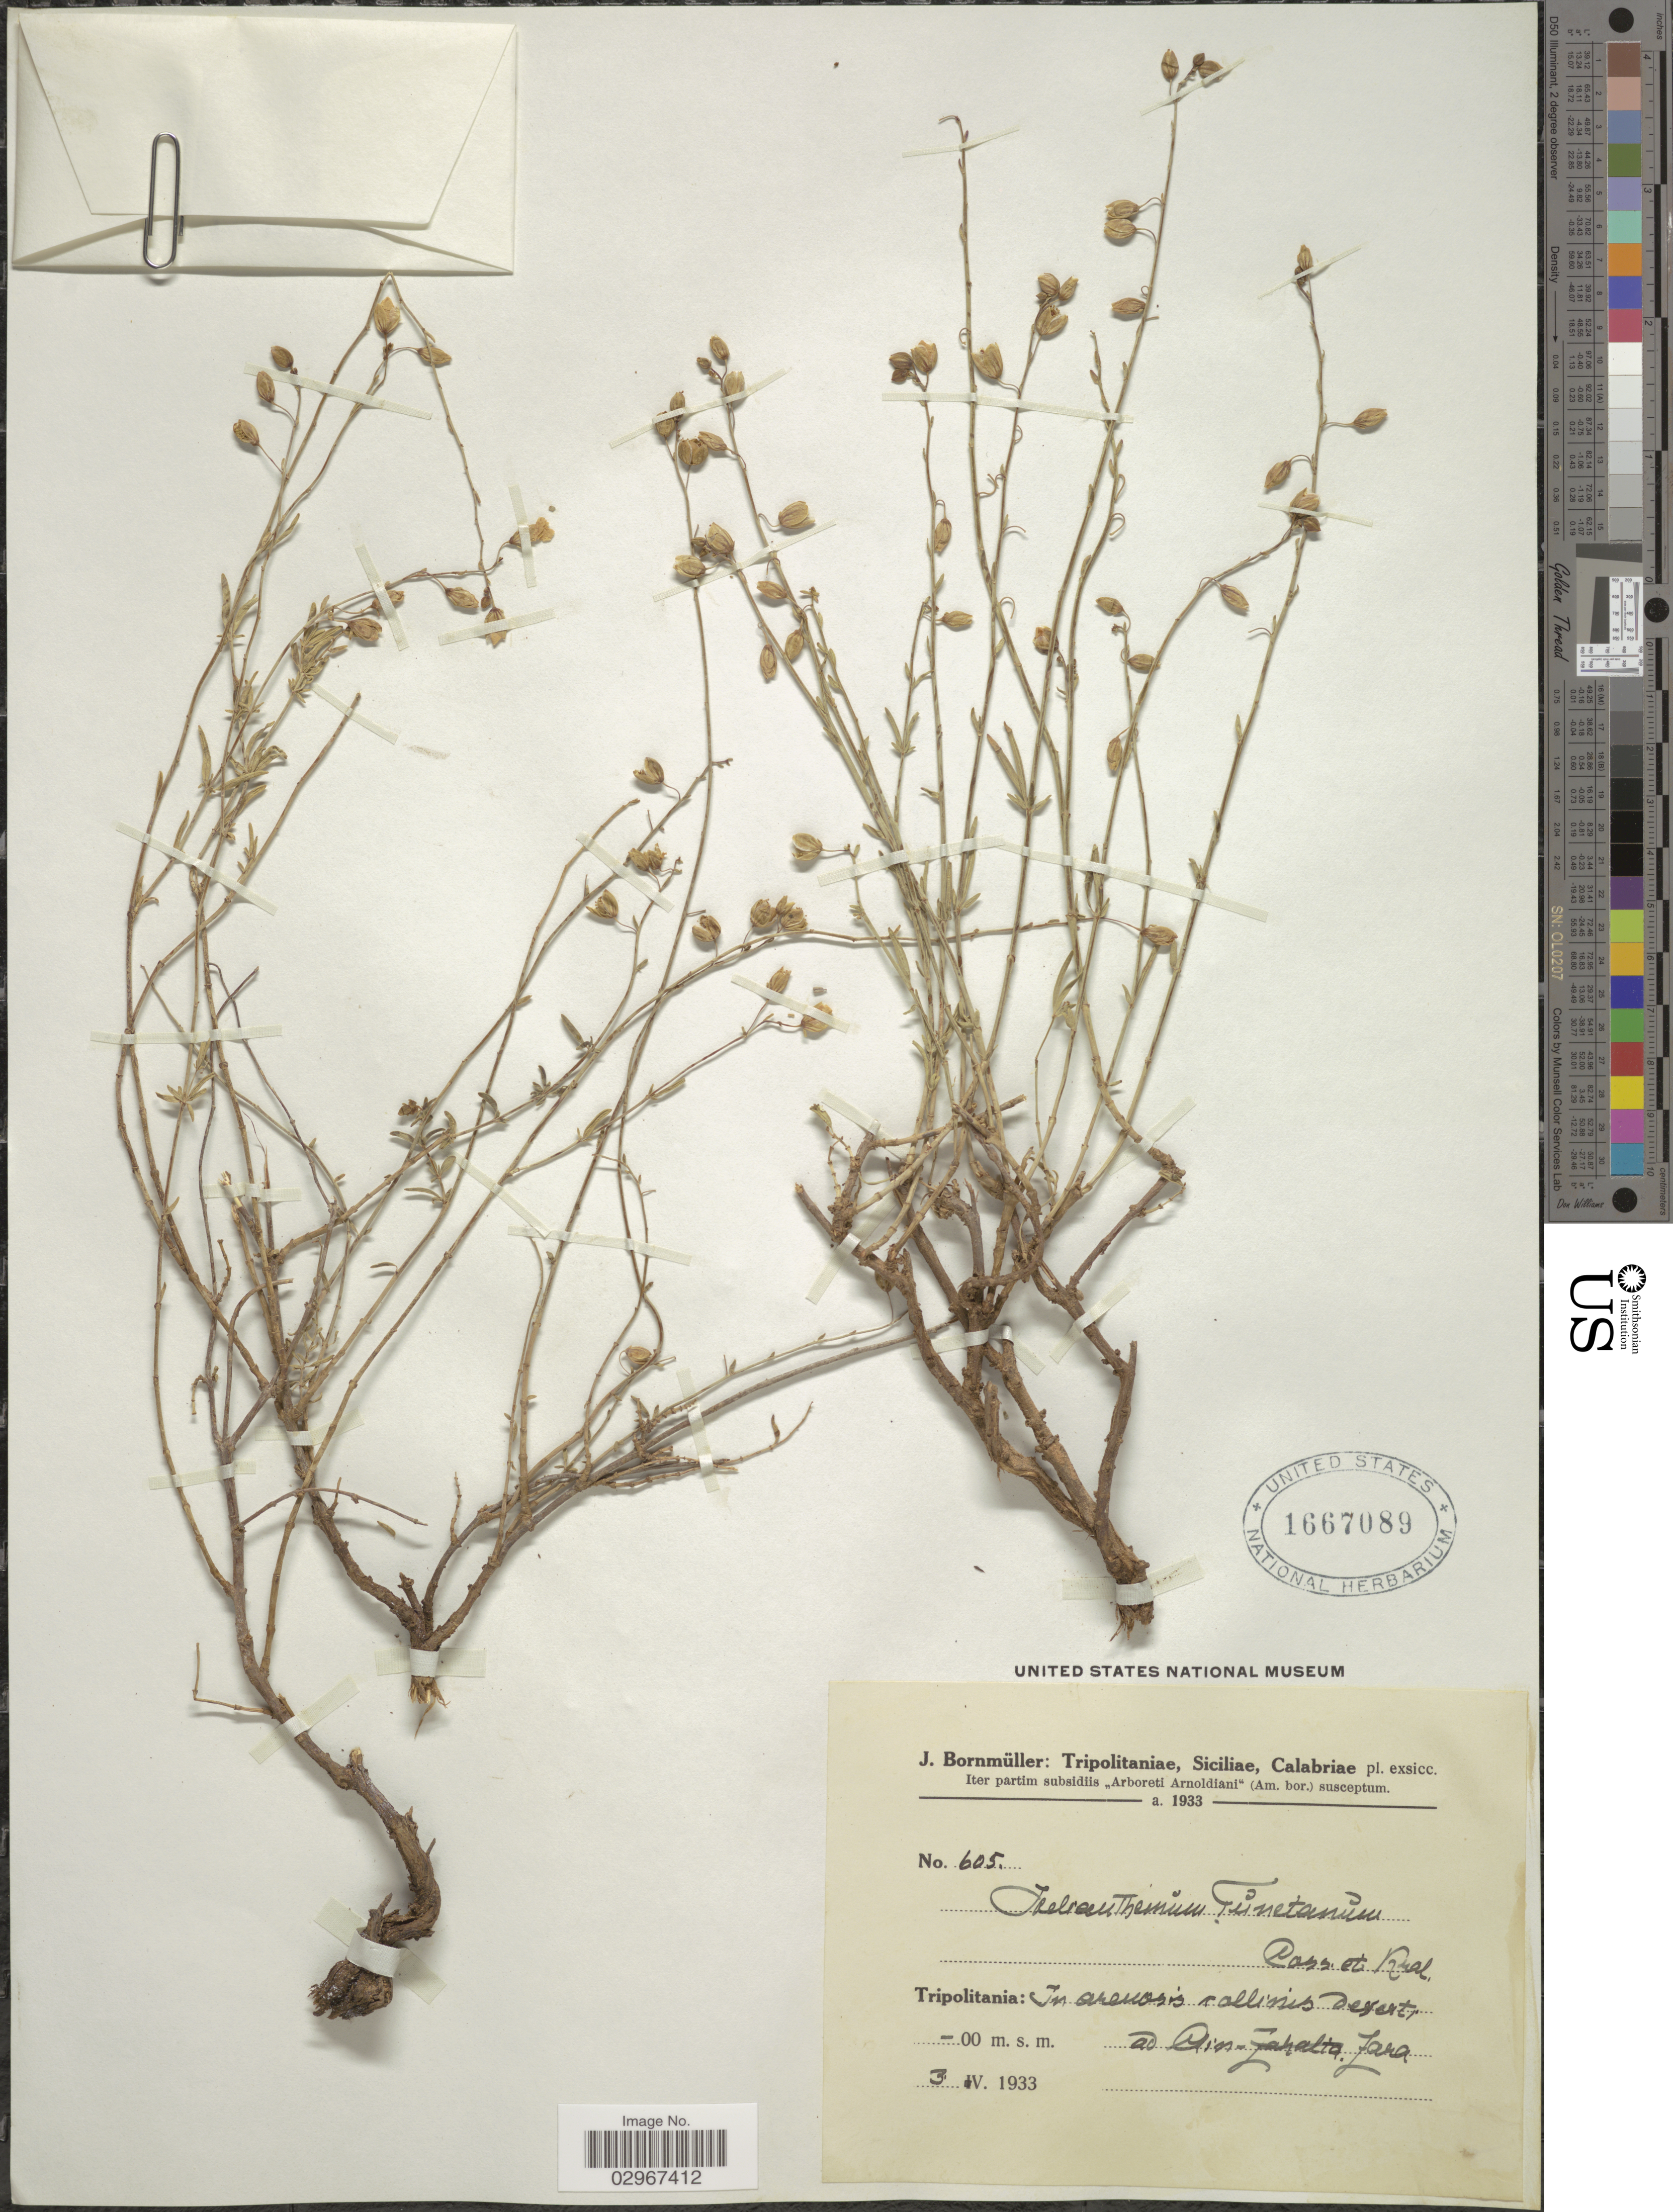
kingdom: Plantae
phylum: Tracheophyta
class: Magnoliopsida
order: Malvales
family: Cistaceae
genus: Helianthemum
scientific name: Helianthemum tunetanum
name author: Coss. & Kralik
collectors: J. Bornmüller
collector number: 605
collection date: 1933-05-03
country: Libya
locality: Tripolitania: In arenosis rallinis desert, ad Ain-Zahalta. Zara.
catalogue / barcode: US 1667089